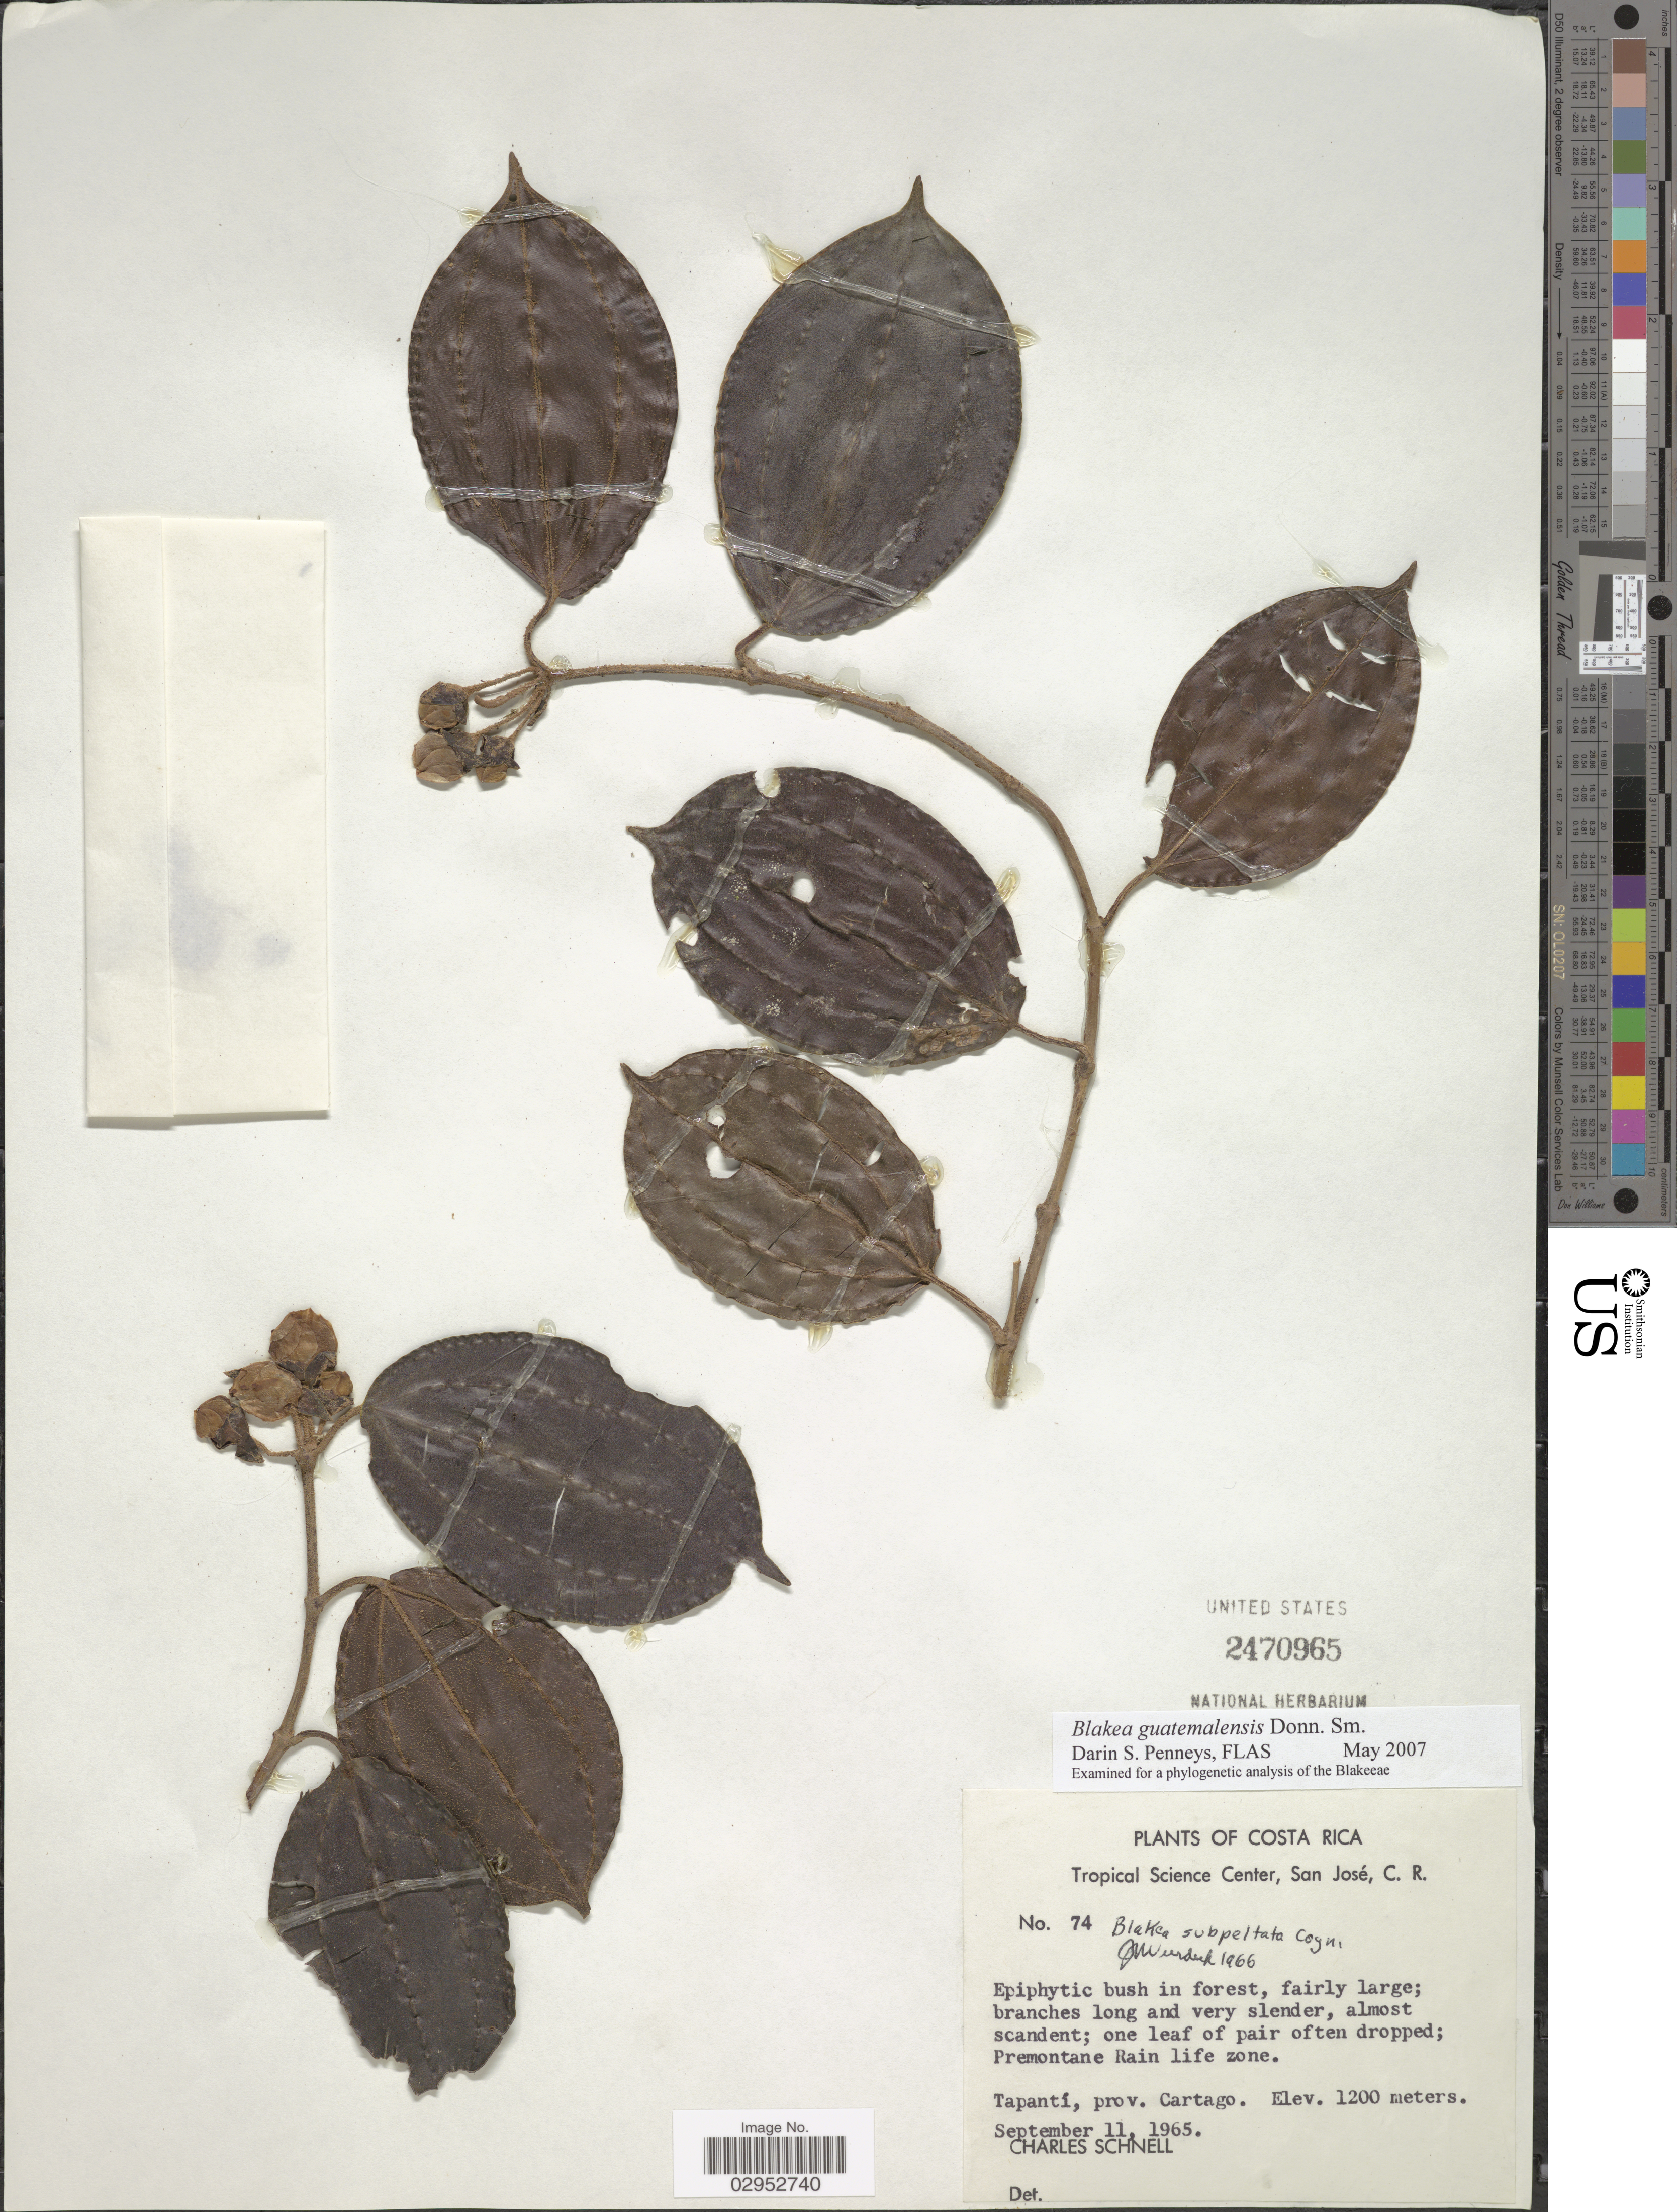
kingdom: Plantae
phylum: Tracheophyta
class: Magnoliopsida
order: Myrtales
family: Melastomataceae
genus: Blakea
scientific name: Blakea guatemalensis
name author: Donn. Sm.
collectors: C. Schnell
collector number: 74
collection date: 1965-09-11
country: Costa Rica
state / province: Cartago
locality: Premontane Rain life zone. Tapanti, prov. Cartago.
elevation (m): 1200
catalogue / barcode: US 2470965